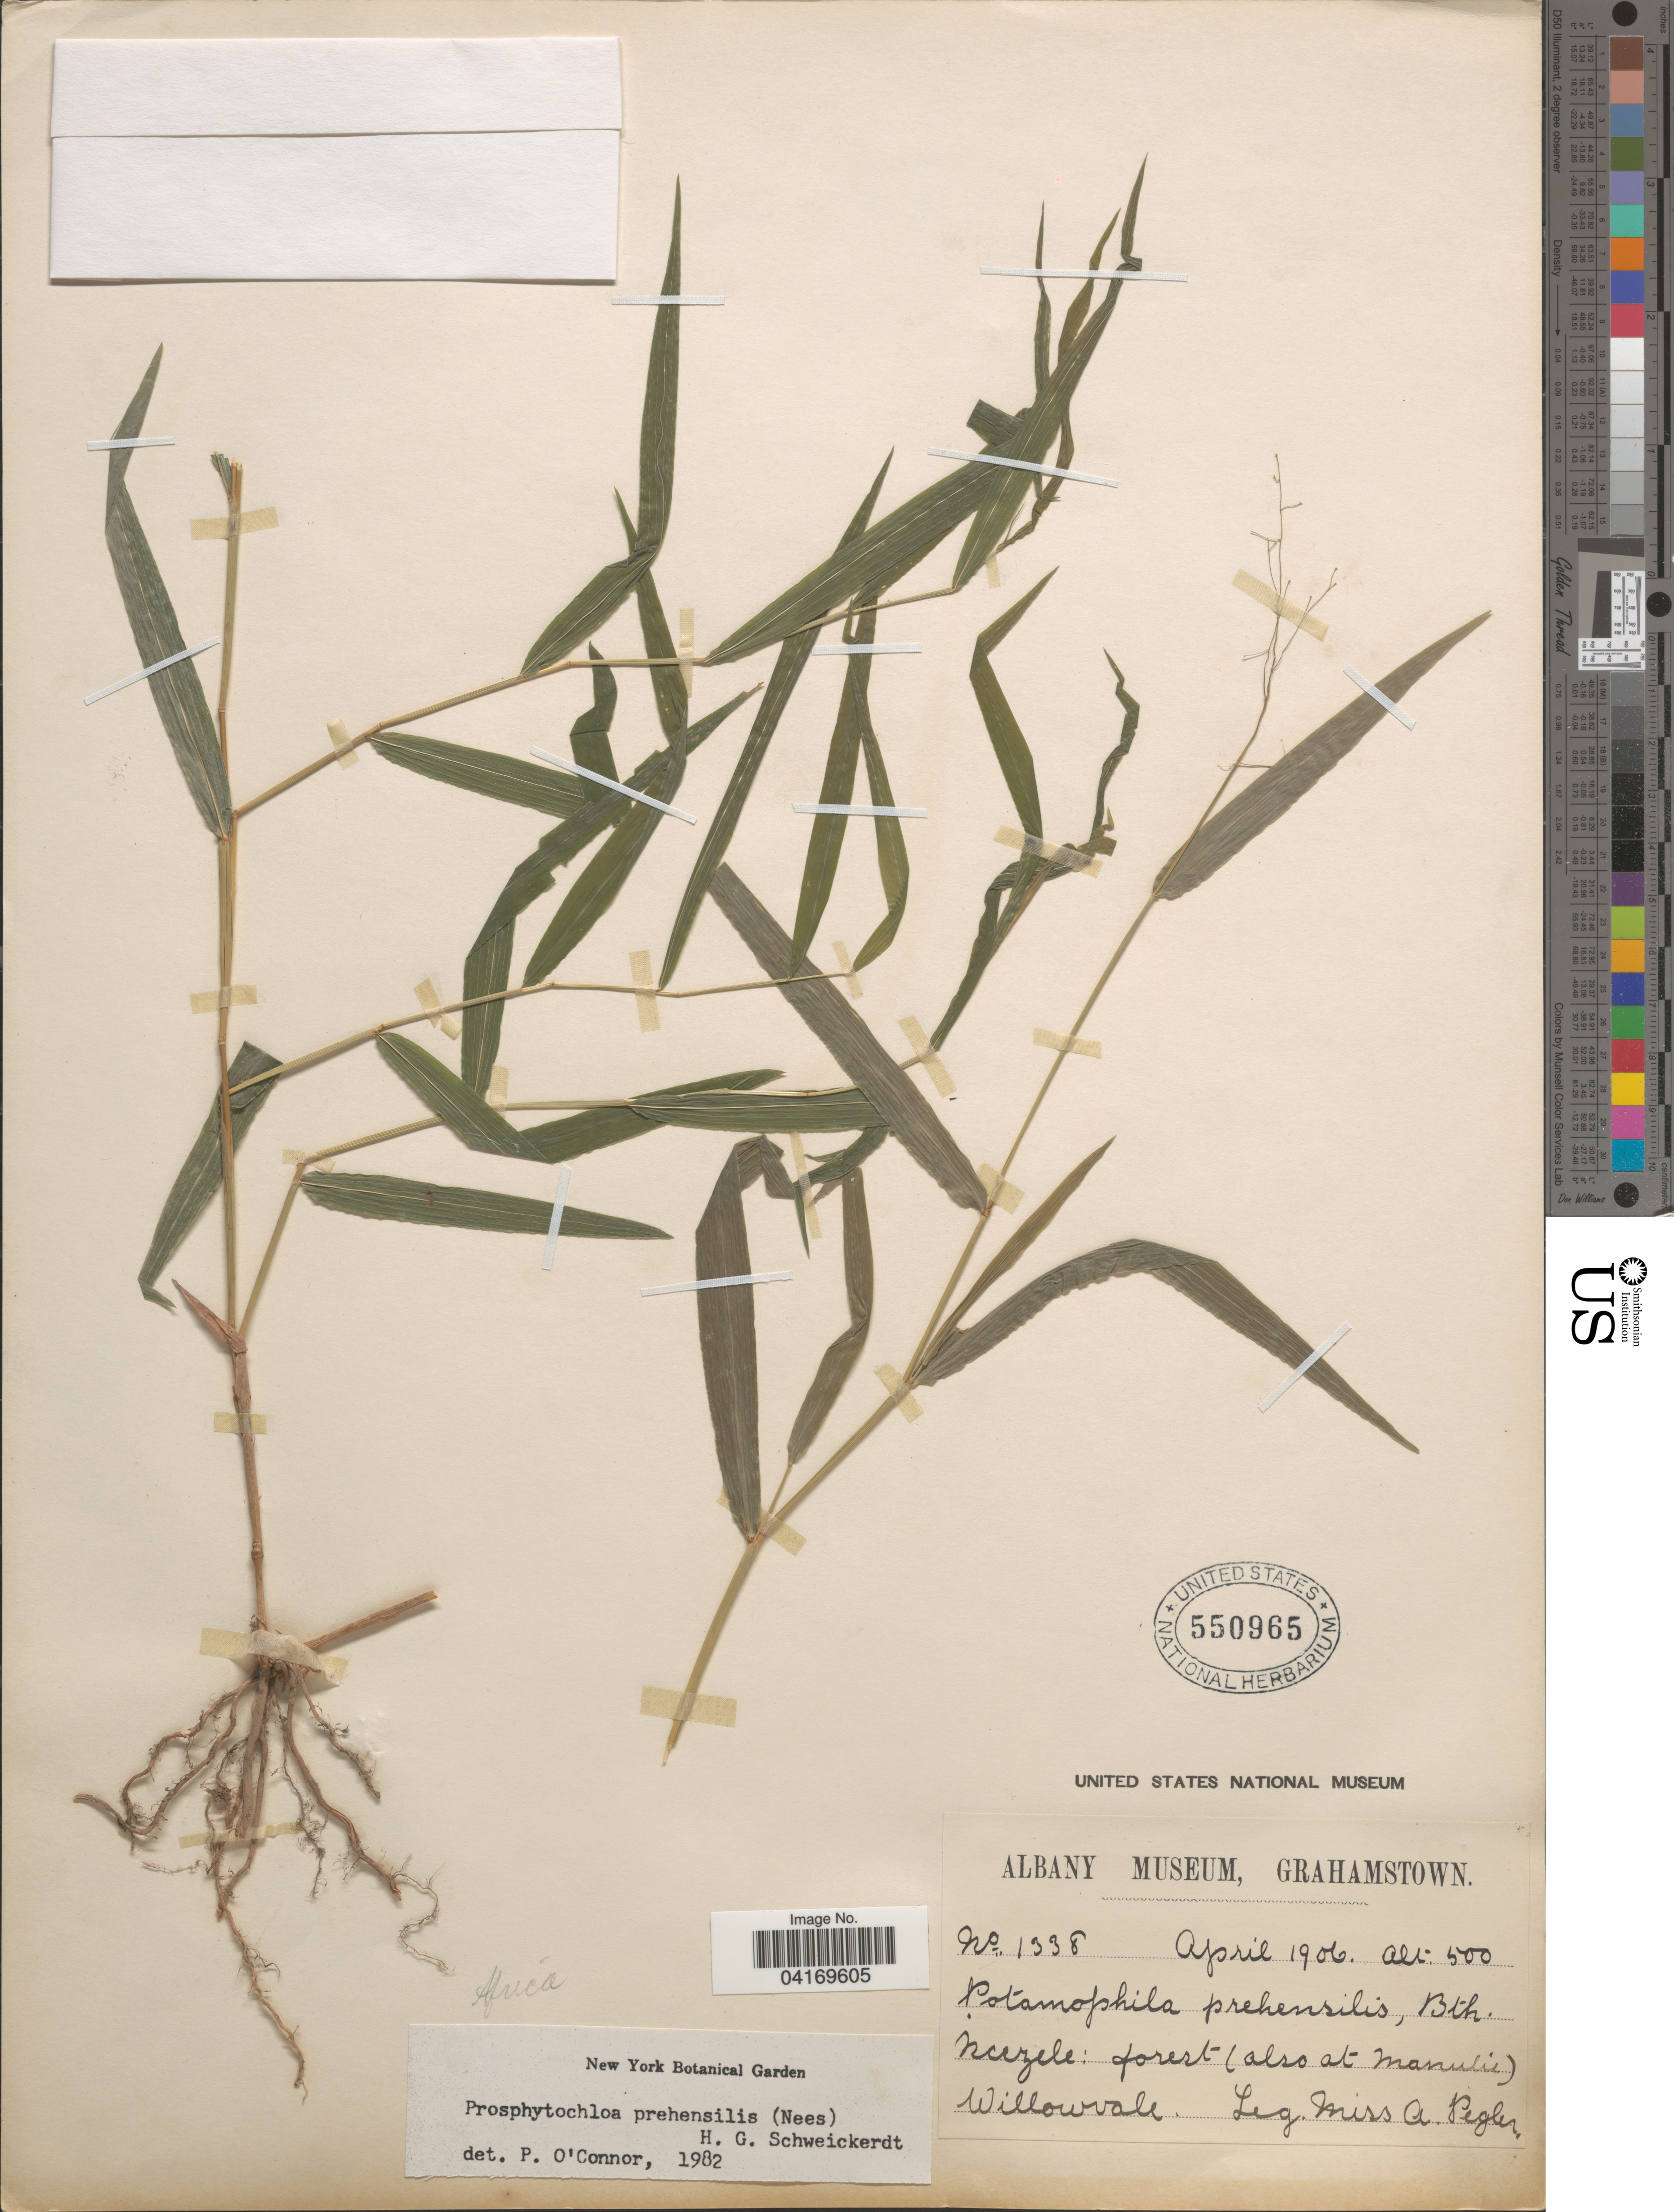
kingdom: Plantae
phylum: Tracheophyta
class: Liliopsida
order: Poales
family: Poaceae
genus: Prosphytochloa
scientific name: Prosphytochloa prehensilis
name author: (Nees) Swallen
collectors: A. Pegler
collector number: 1338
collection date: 1906-04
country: South Africa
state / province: Eastern Cape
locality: Willowvale.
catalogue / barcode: US 550965